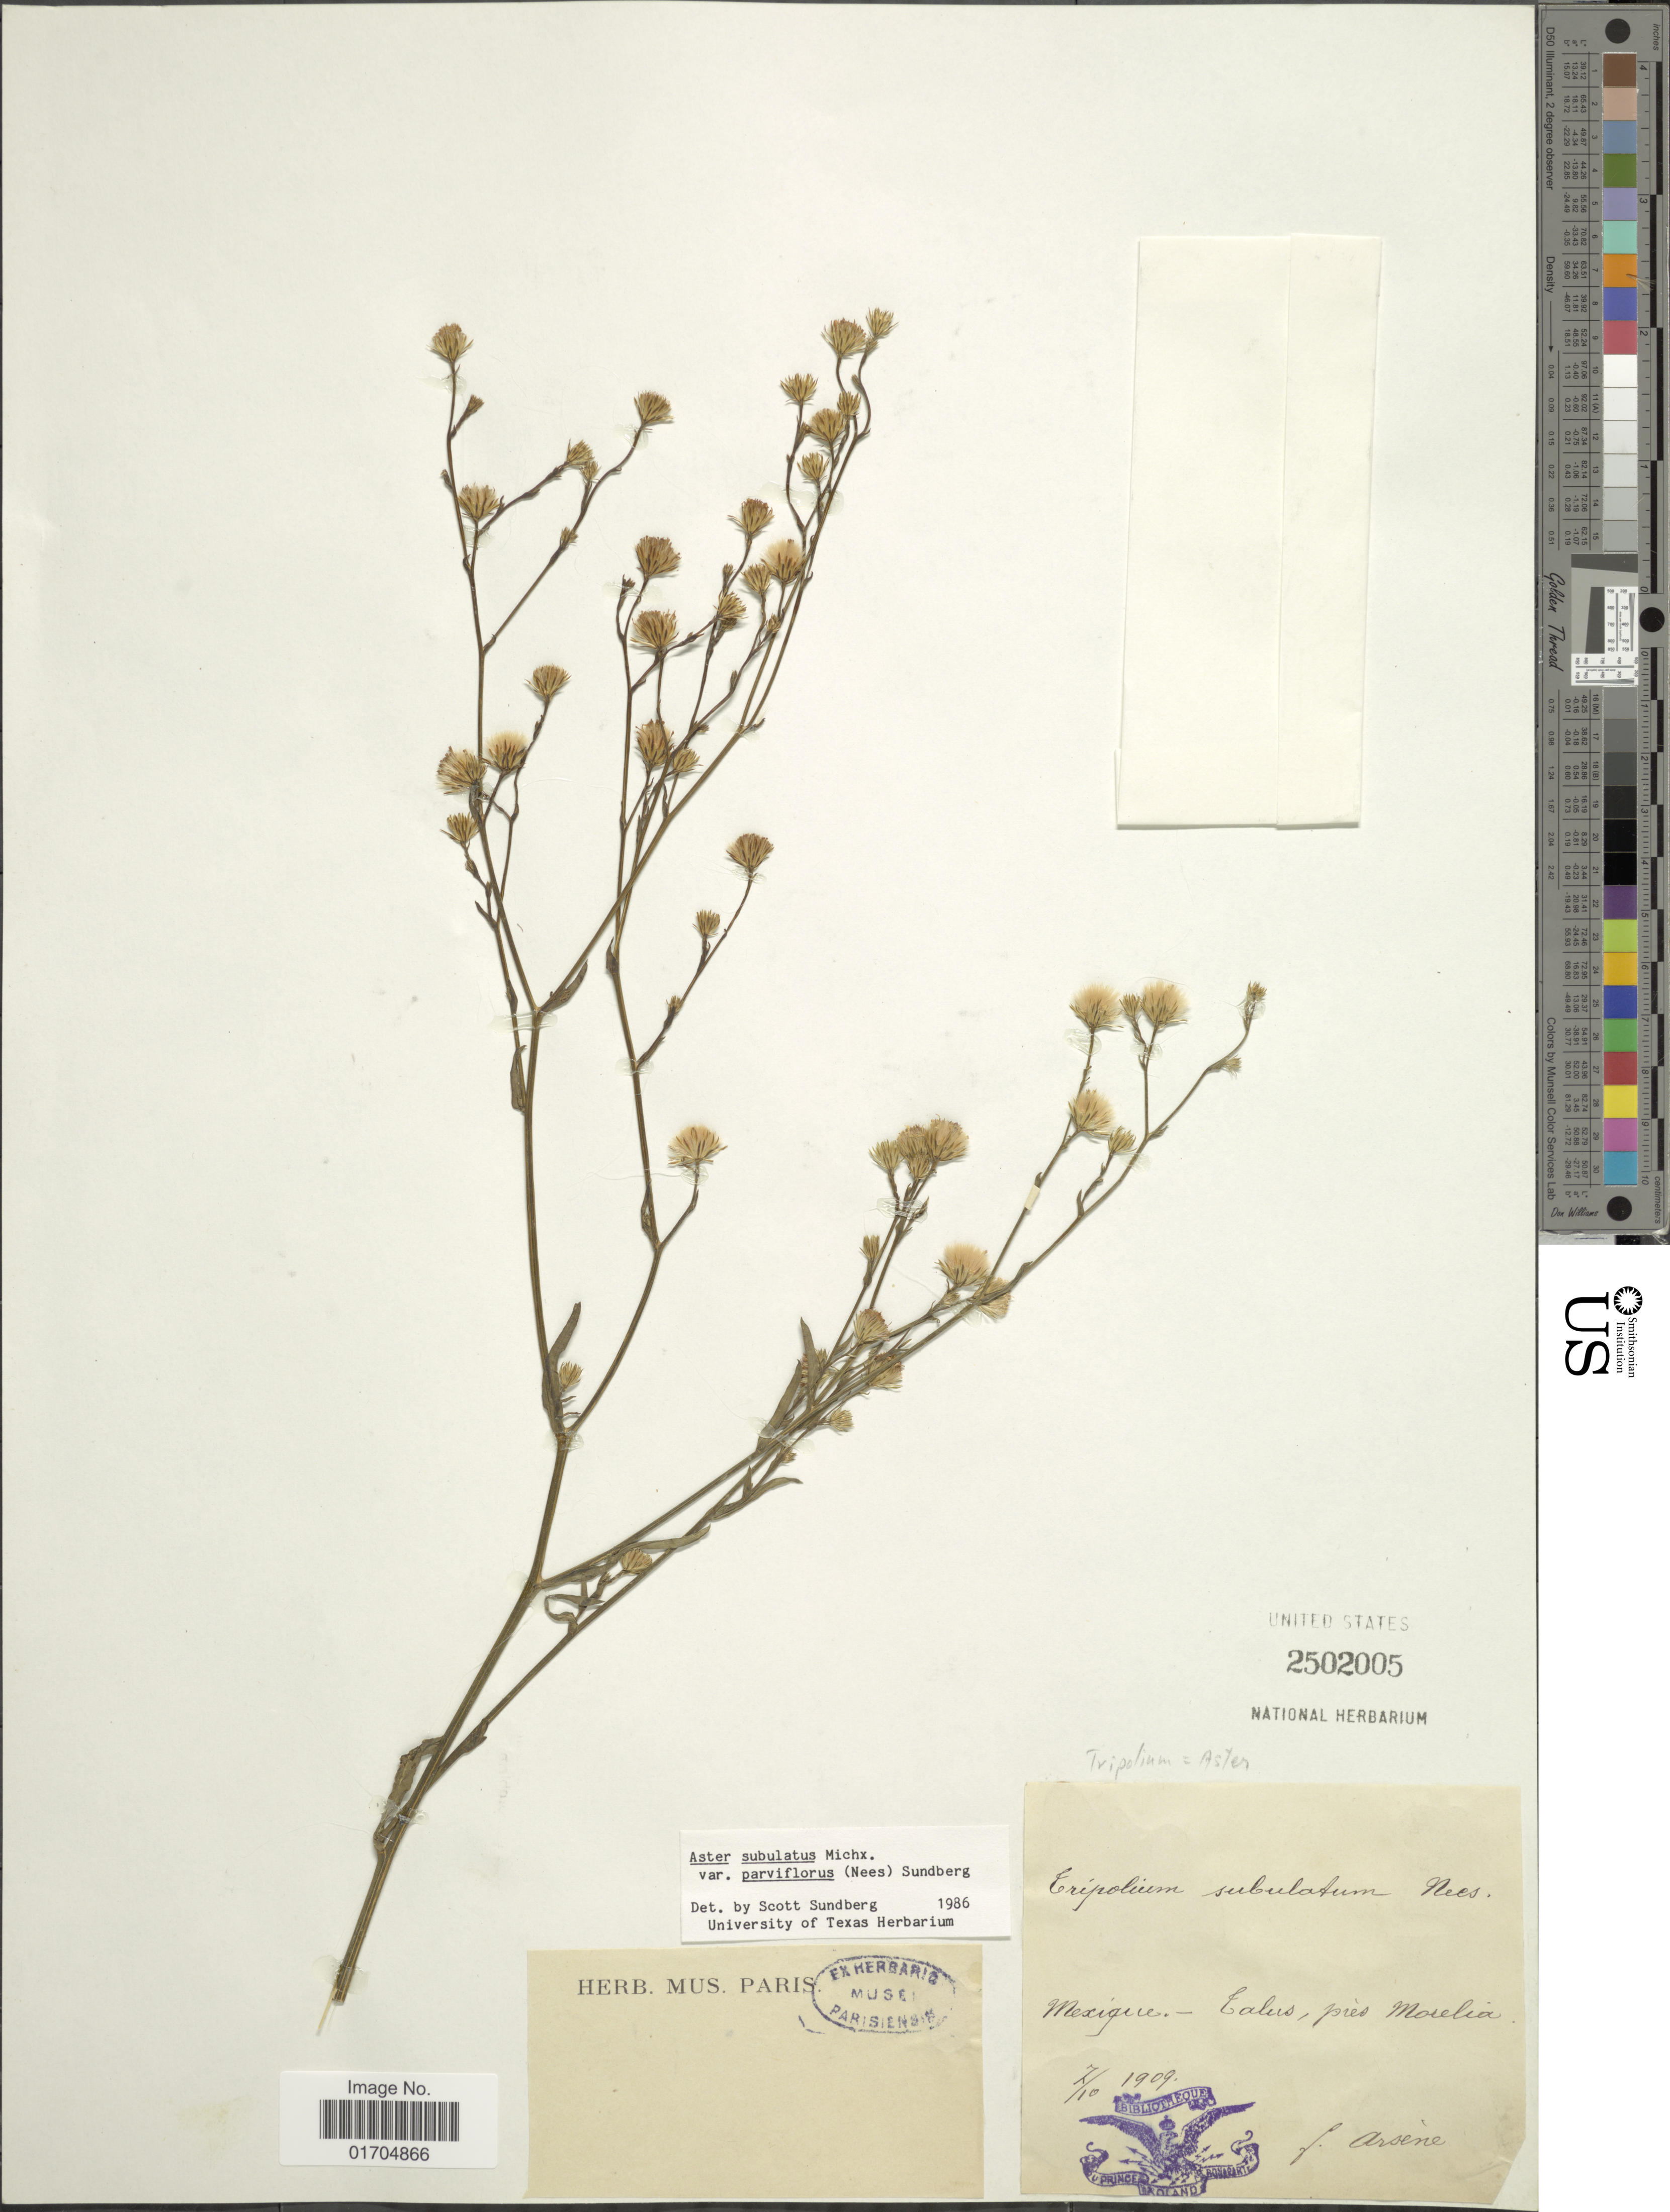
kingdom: Plantae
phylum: Tracheophyta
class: Magnoliopsida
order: Asterales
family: Asteraceae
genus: Symphyotrichum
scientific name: Symphyotrichum subulatum var. parviflorum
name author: (Nees) S.D. Sundb.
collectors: F. Arsène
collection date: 1909-10-07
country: Mexico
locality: Talus, prés Morelia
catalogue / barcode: US 2502005